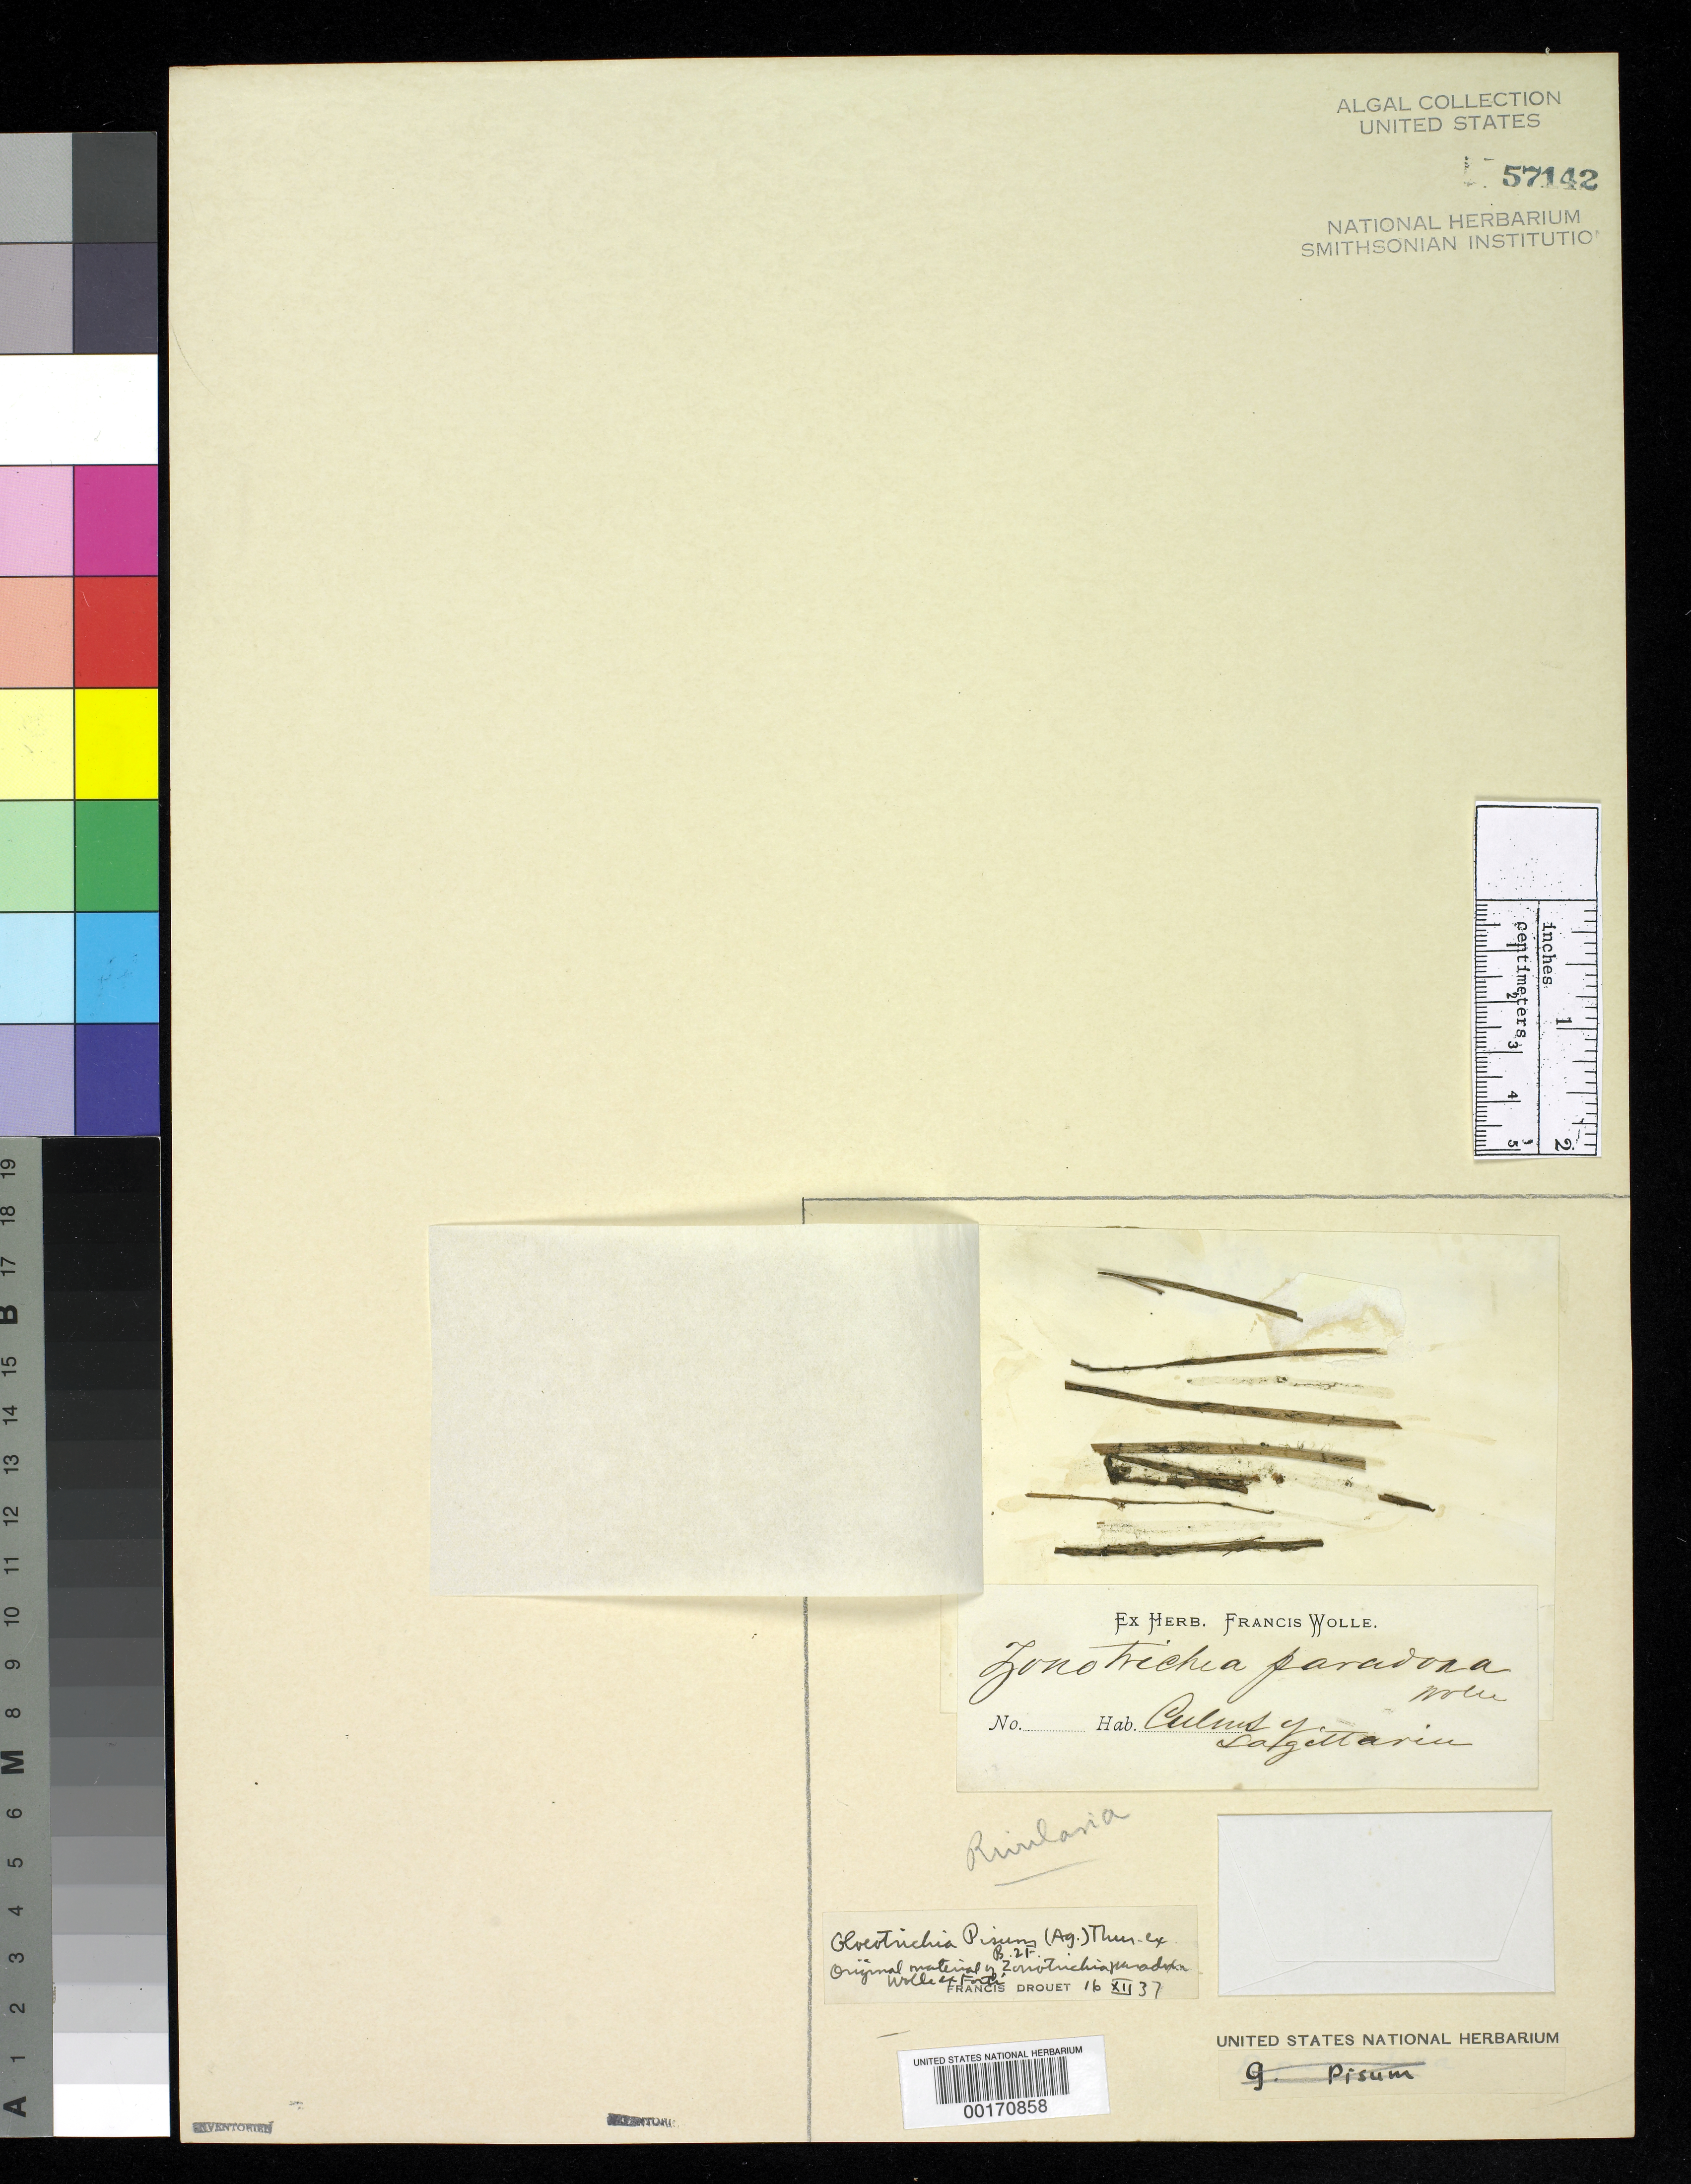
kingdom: Bacteria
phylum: Cyanobacteria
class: Cyanobacteriia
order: Cyanobacteriales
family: Nostocaceae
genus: Zonotrichia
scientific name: Zonotrichia paradoxa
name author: Wolle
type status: Isotype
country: United States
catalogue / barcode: US 57142